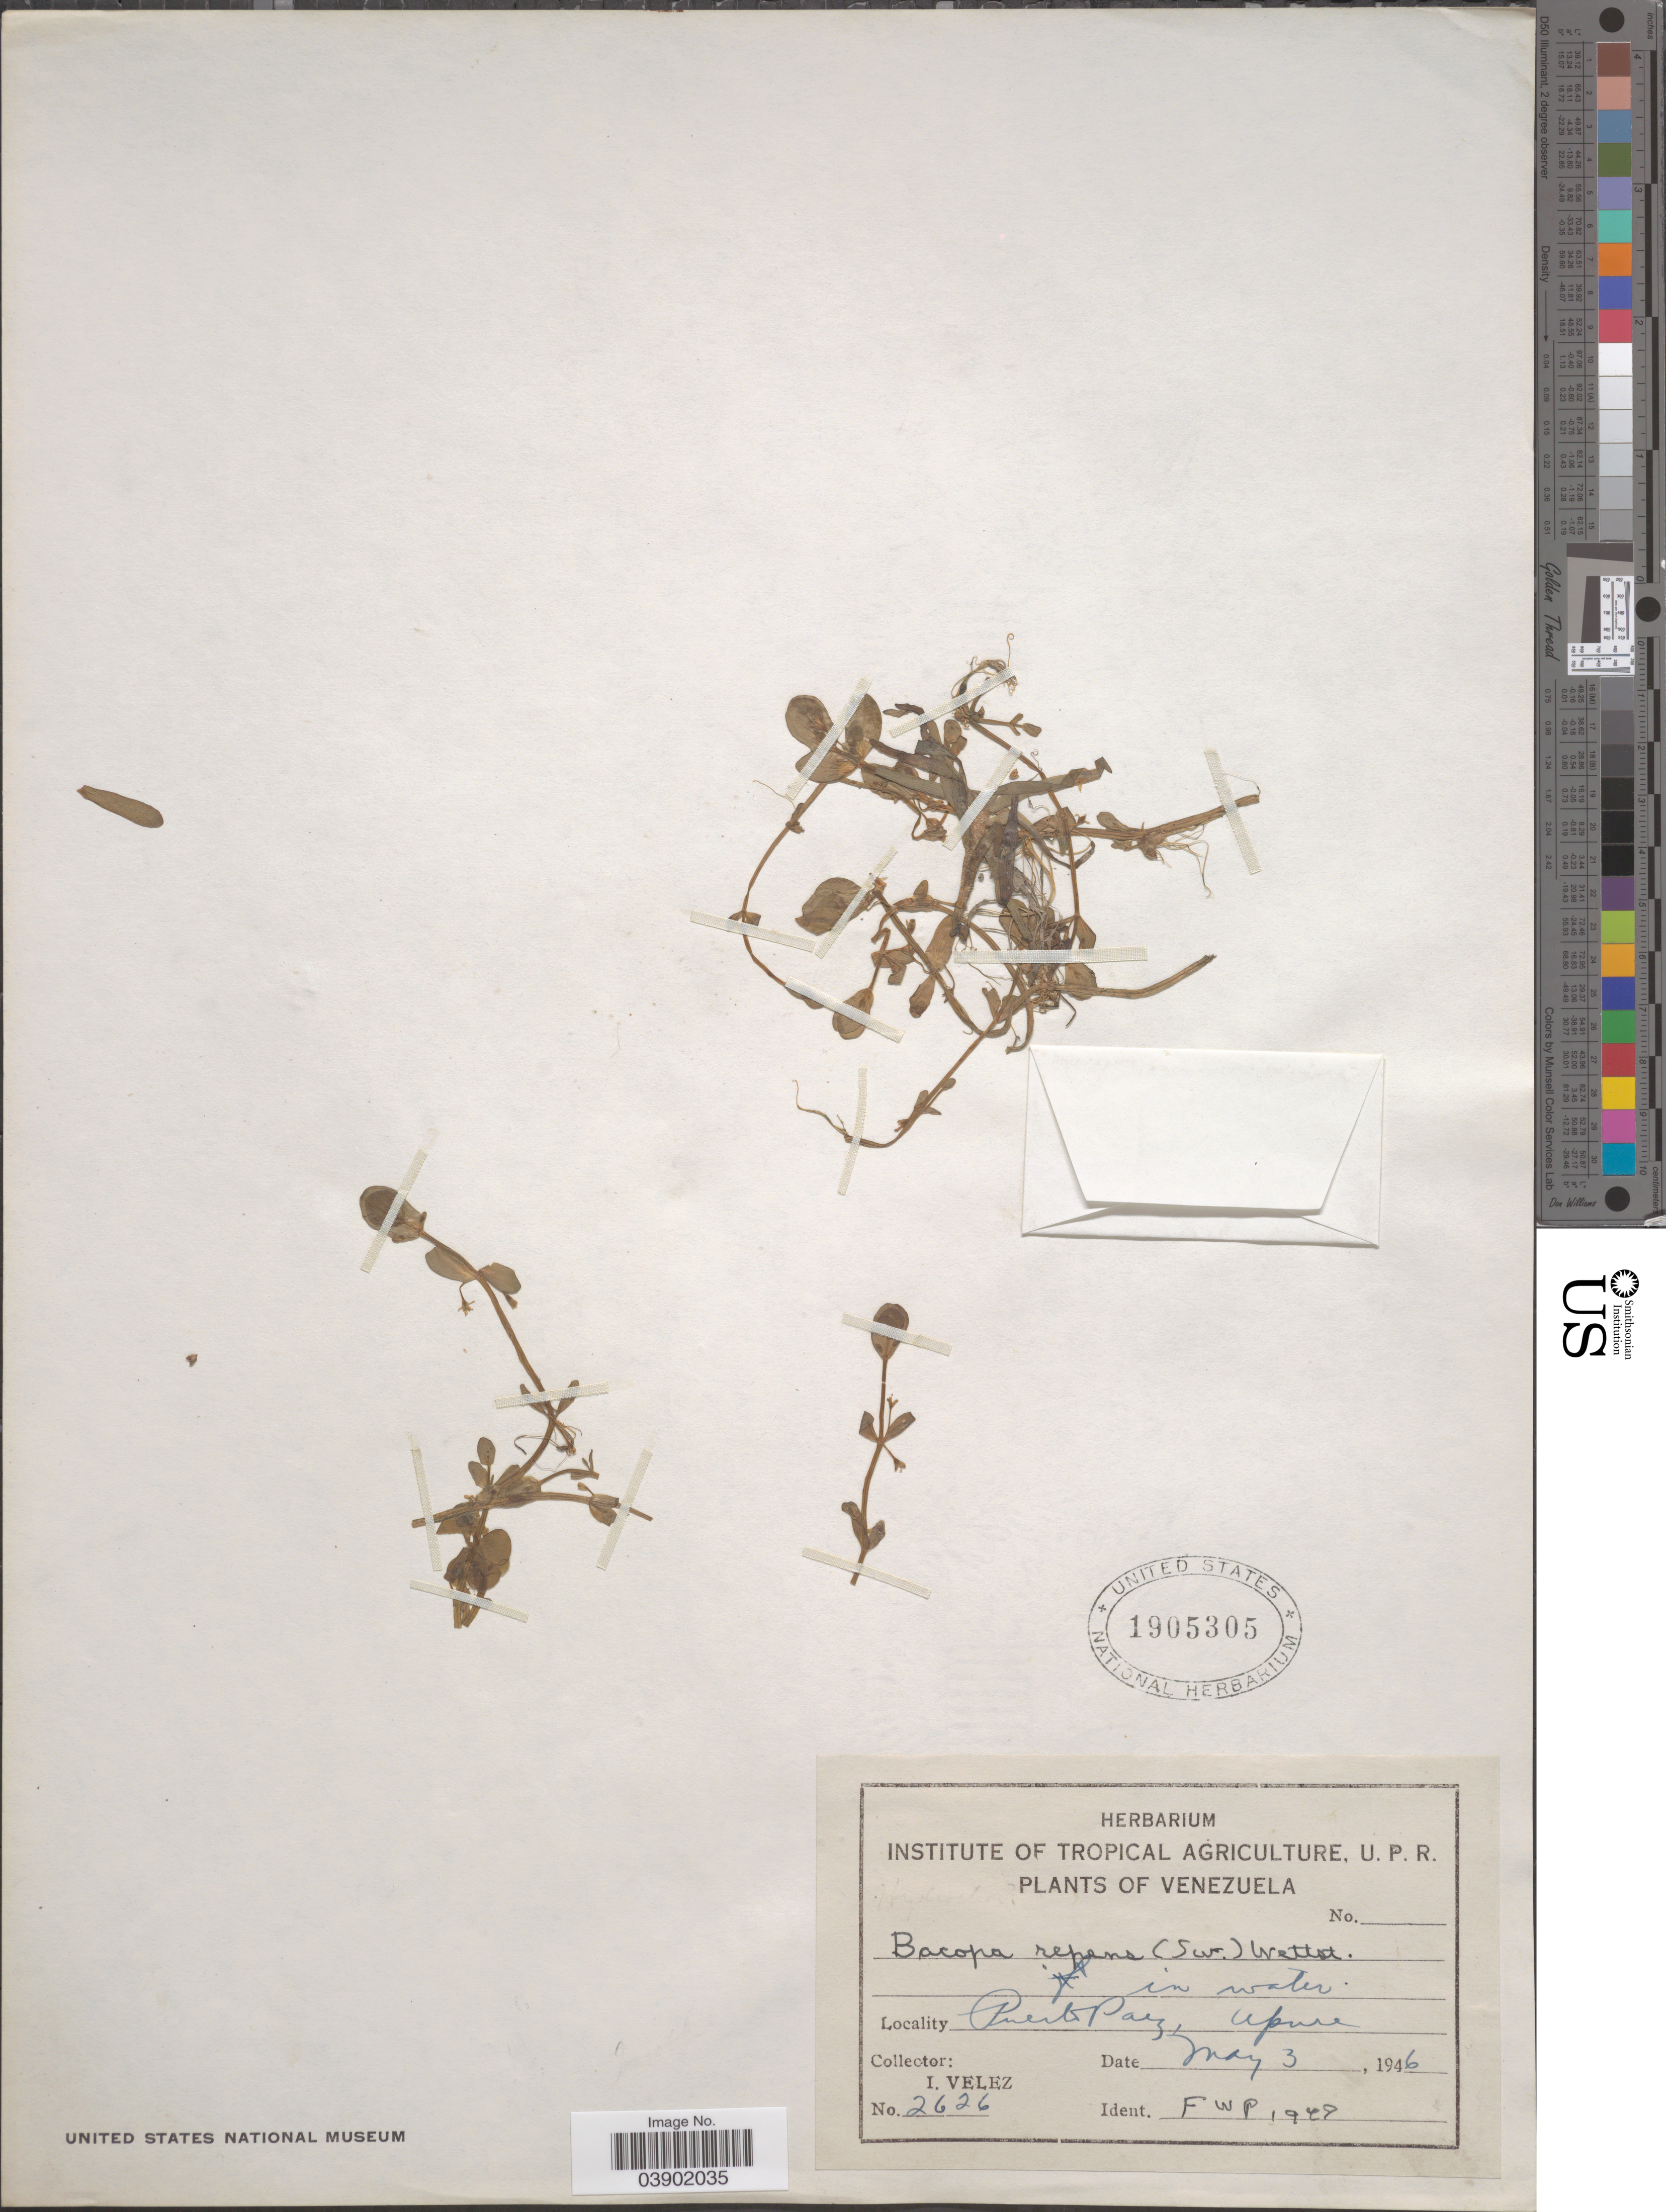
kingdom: Plantae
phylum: Tracheophyta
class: Magnoliopsida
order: Lamiales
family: Plantaginaceae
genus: Bacopa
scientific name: Bacopa repens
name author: (Sw.) Wettst.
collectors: I. Velez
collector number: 2626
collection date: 1946-05-03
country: Venezuela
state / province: Apure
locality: Puerto Paez.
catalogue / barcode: US 1905305